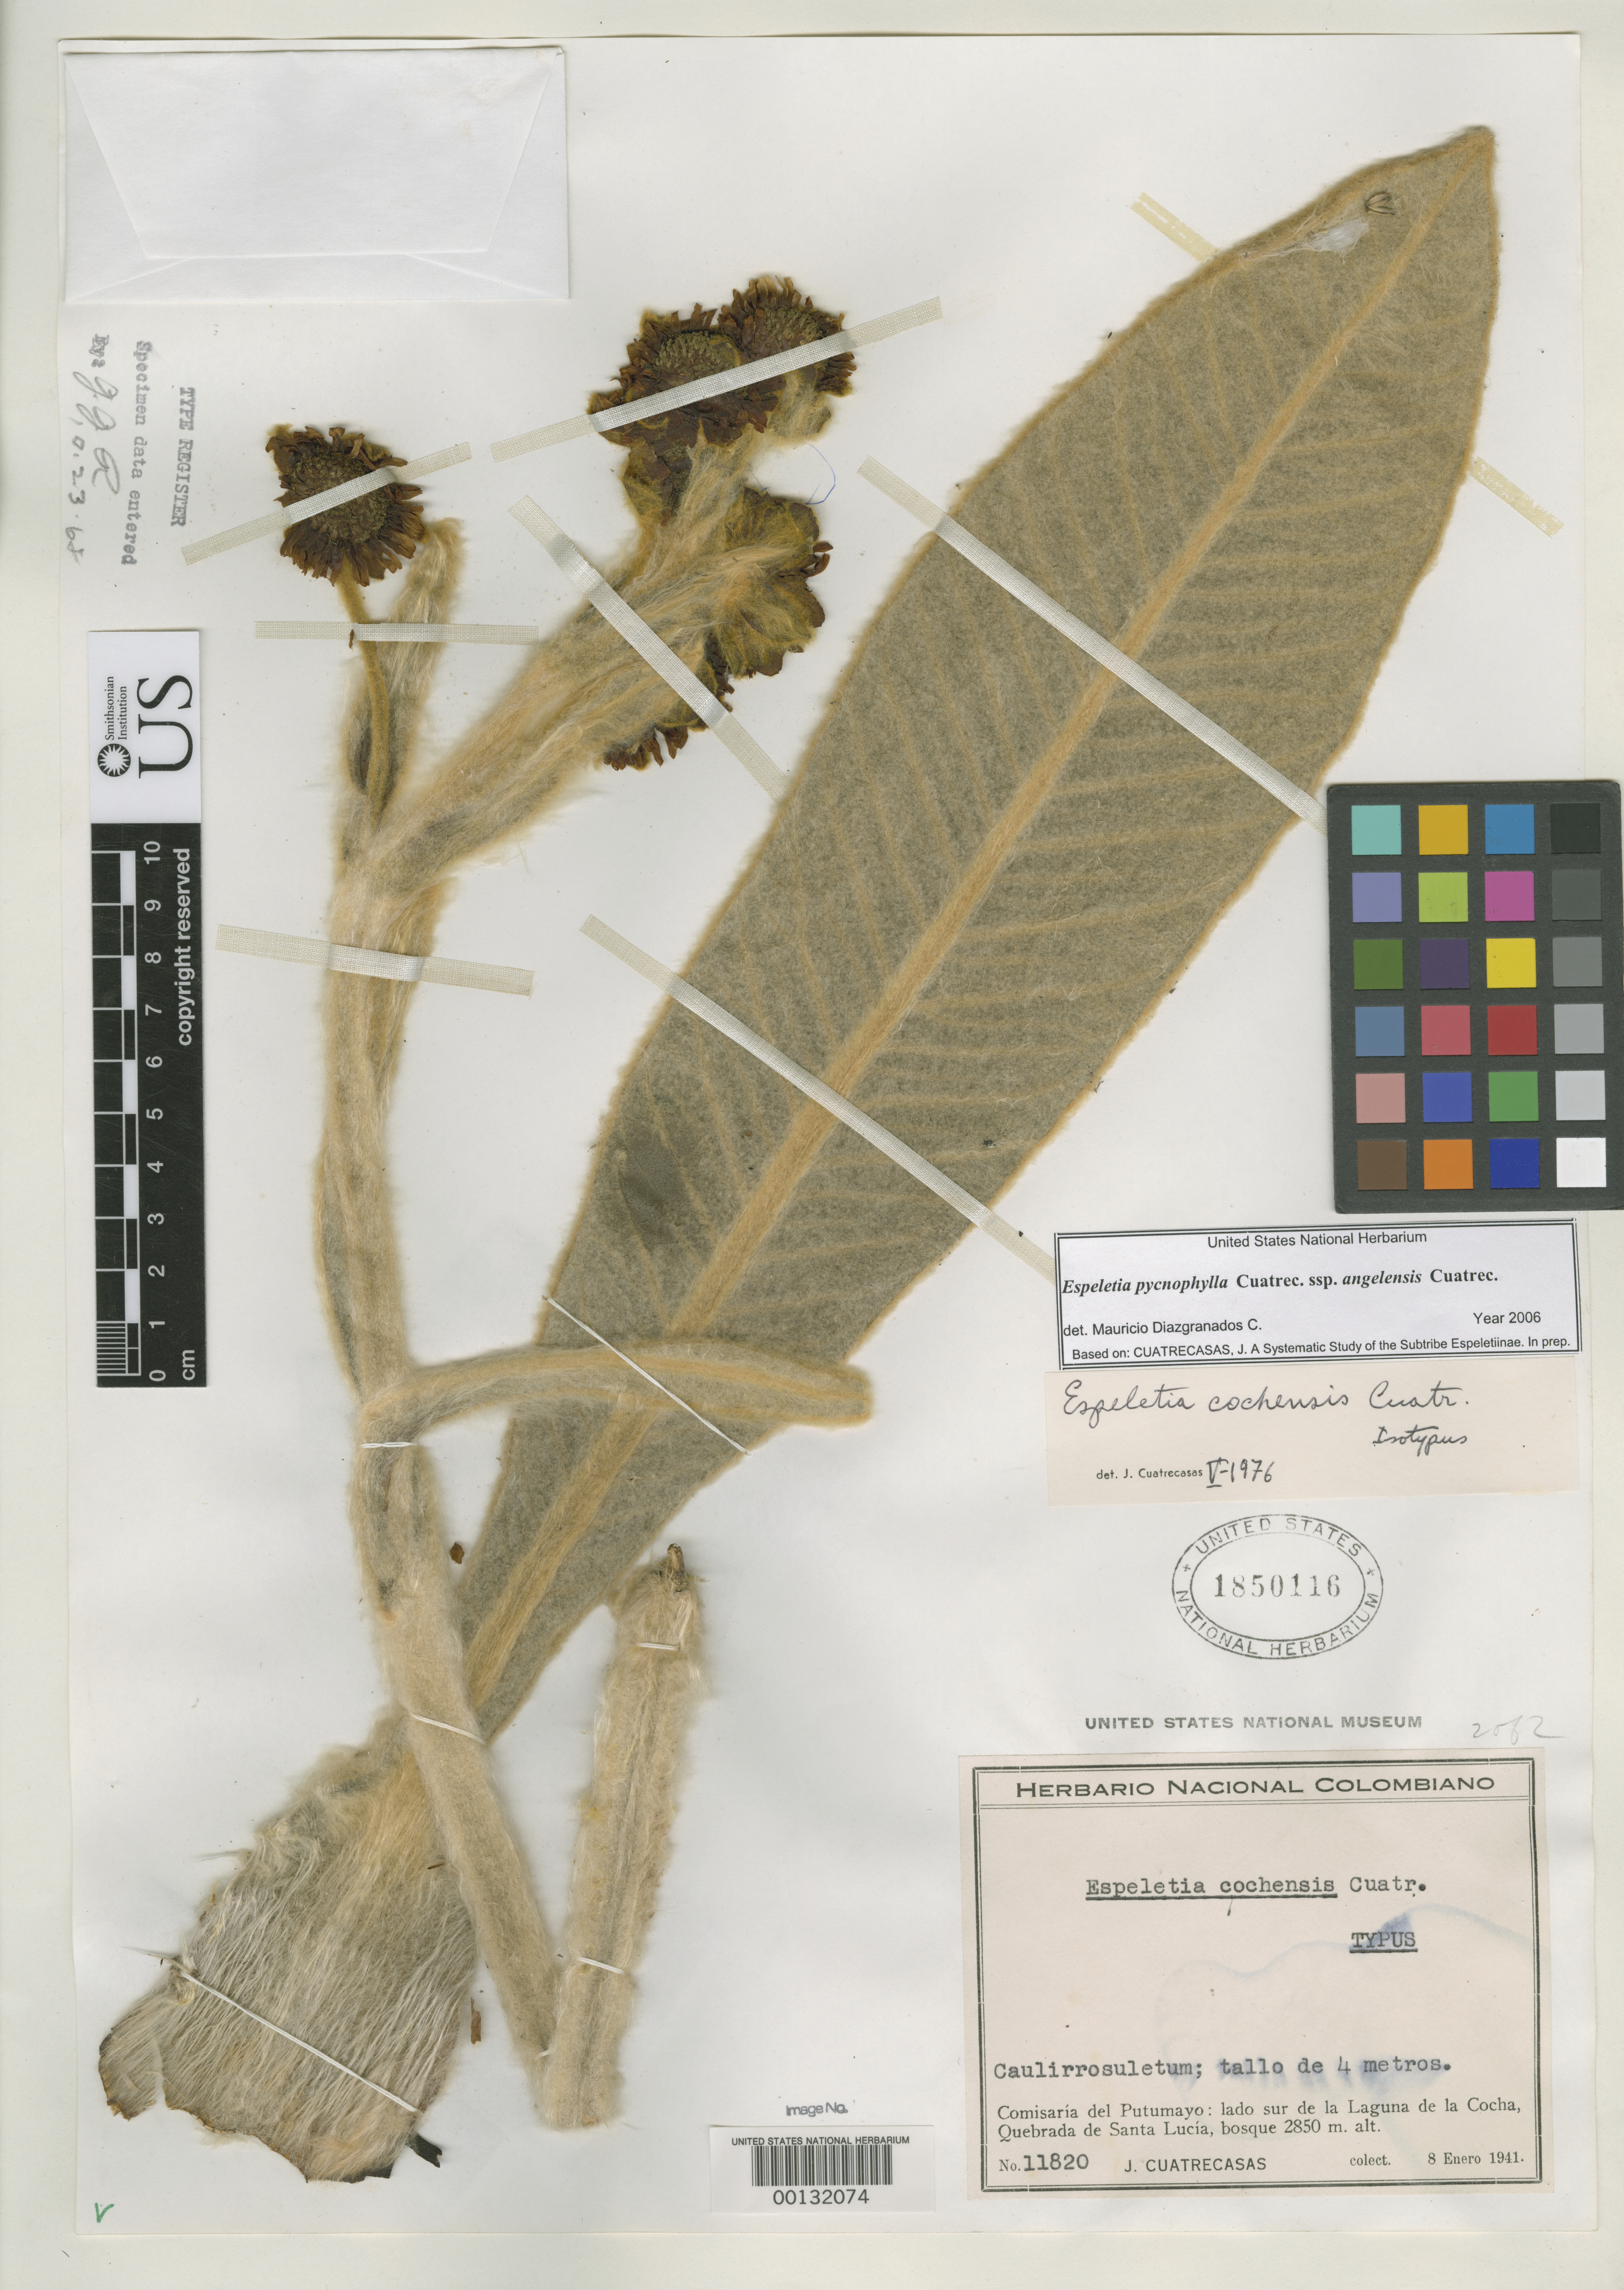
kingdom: Plantae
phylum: Tracheophyta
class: Magnoliopsida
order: Asterales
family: Asteraceae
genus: Espeletia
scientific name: Espeletia cochensis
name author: Cuatrec.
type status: Isotype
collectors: J. Cuatrecasas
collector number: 11820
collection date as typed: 08 Jan 1941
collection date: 1941-01-08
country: Colombia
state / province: Putumayo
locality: Quebrada de Santa Lucia, Lado sur de la Laguna de la Cocha. [Quebrada de Santa Lucia, S side of Laguna de la Cocha]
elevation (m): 2850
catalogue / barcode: US 1850116